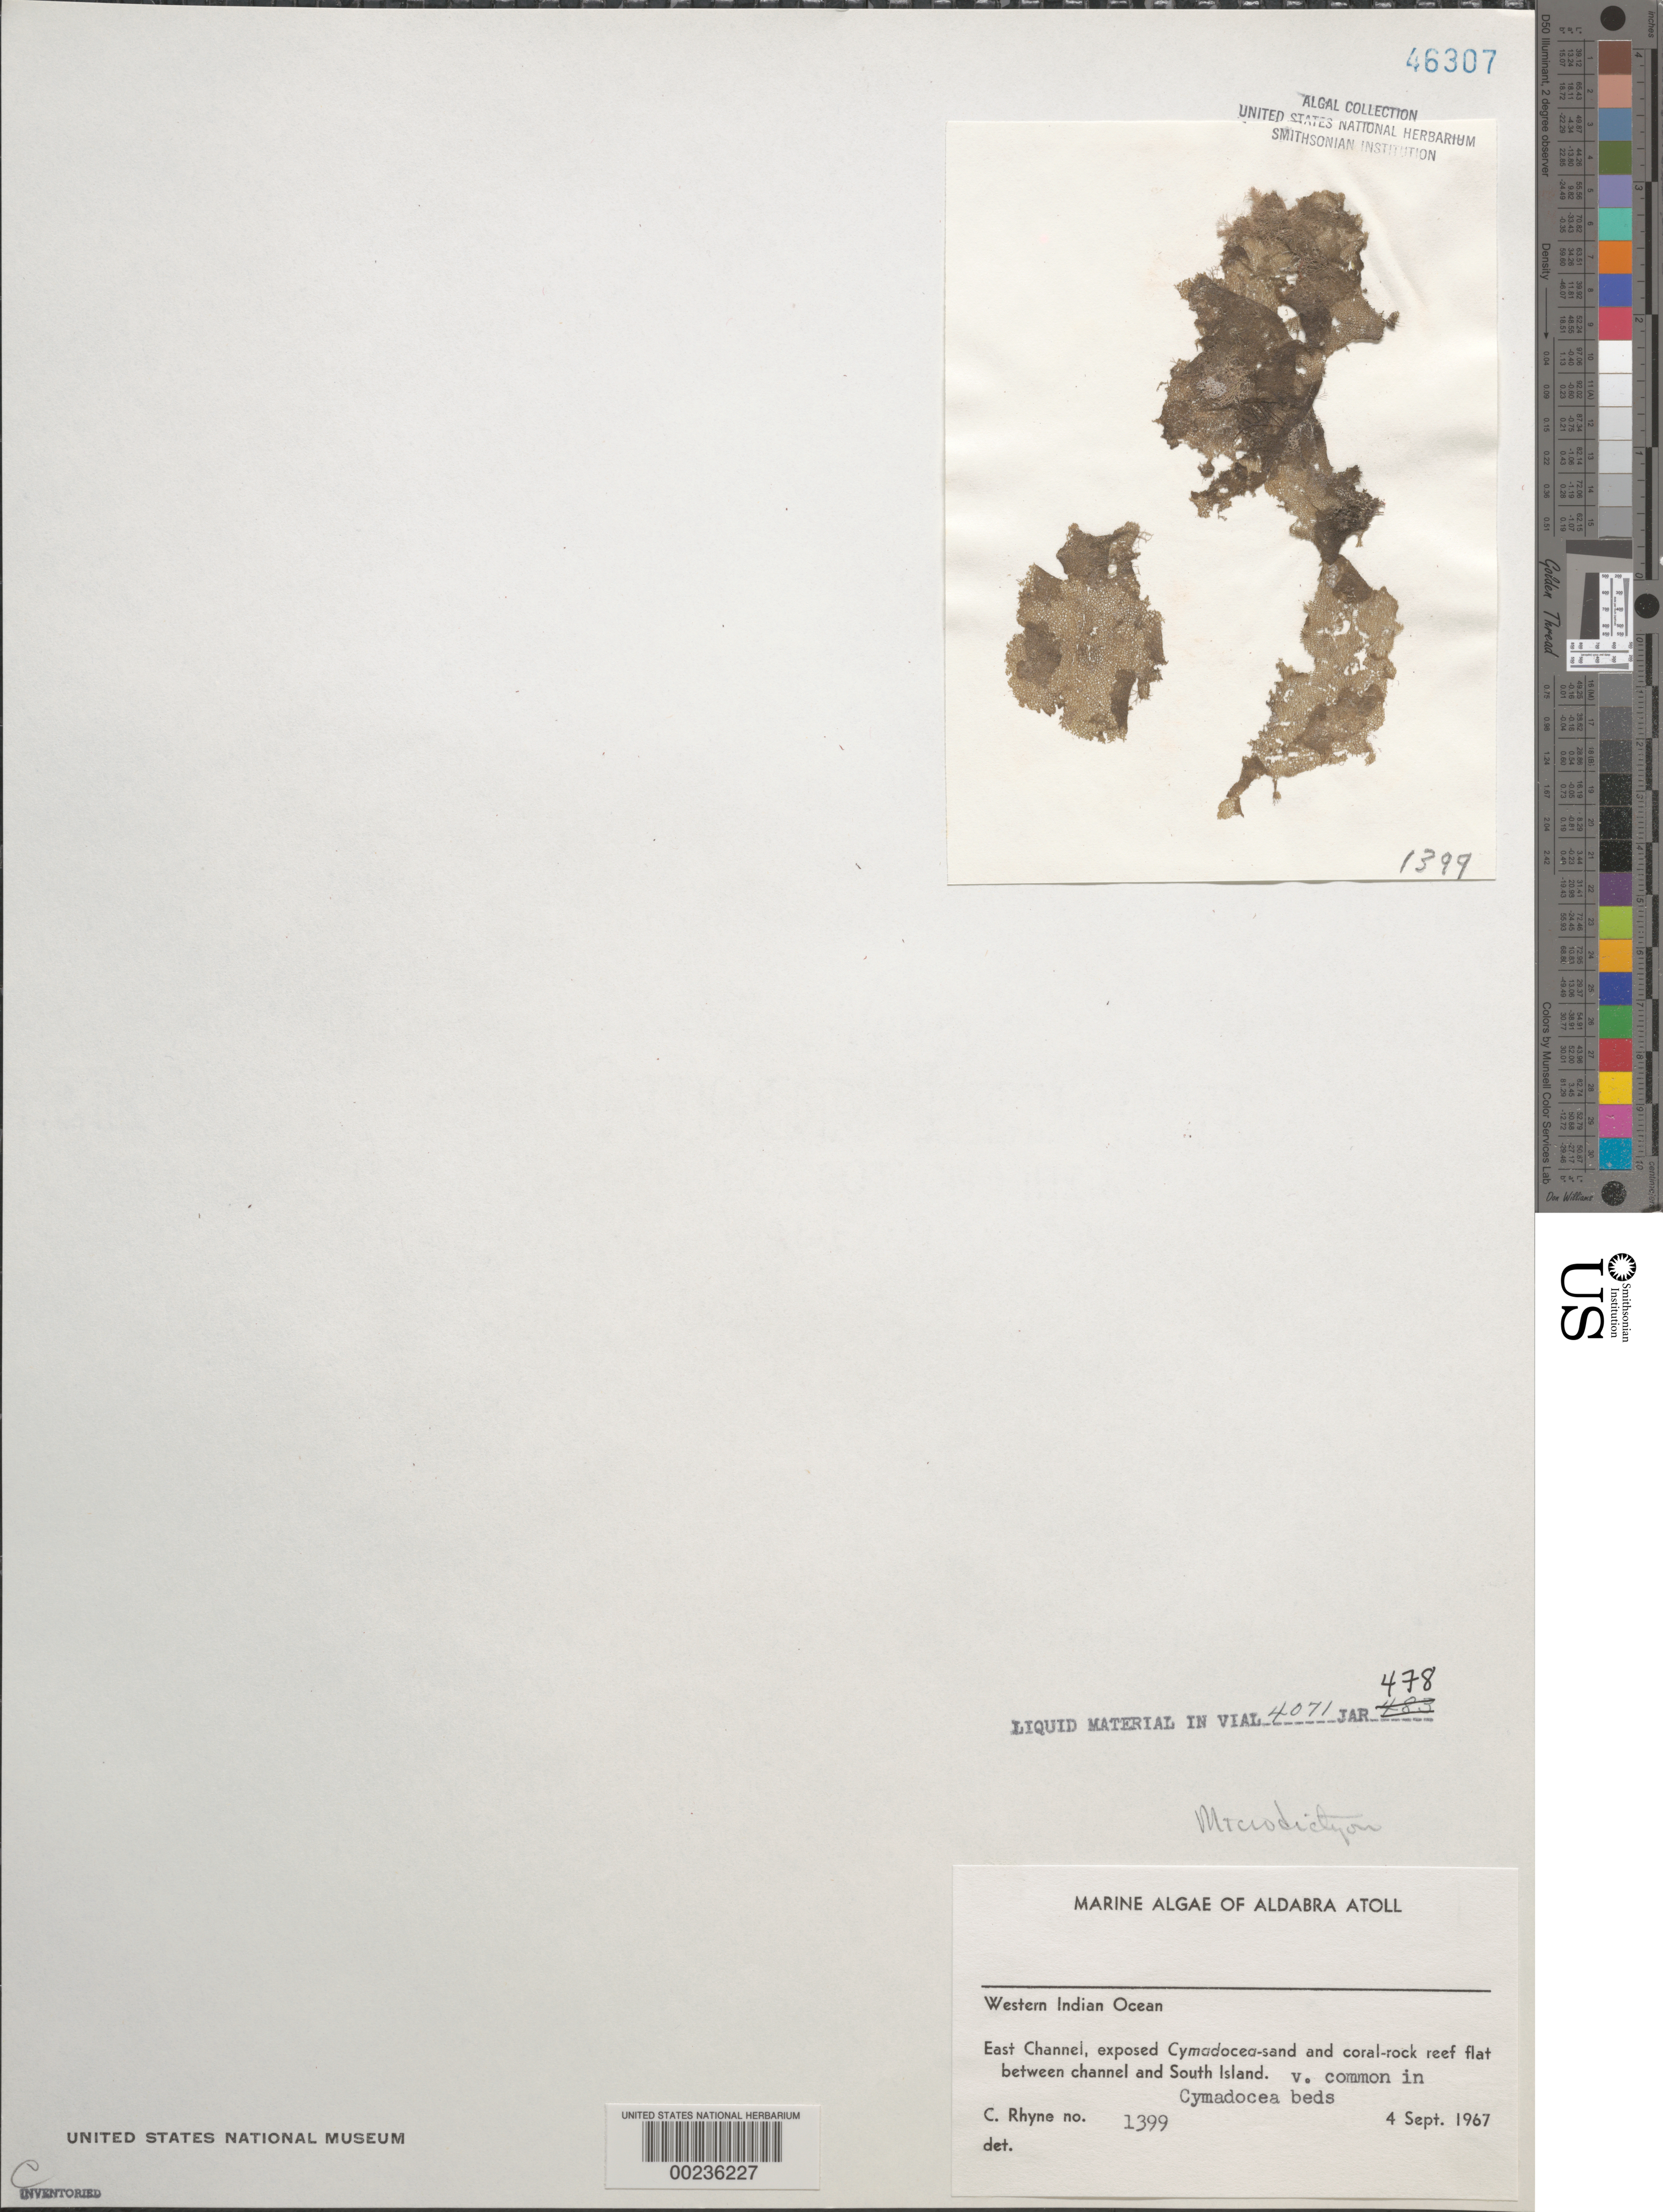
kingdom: Plantae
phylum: Chlorophyta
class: Ulvophyceae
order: Cladophorales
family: Anadyomenaceae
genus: Microdictyon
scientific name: Microdictyon sp.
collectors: C. Rhyne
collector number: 1399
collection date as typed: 04 Sep 1967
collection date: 1967-09-04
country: Seychelles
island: Aldabra Atoll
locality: Between East Channel and South Island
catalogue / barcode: US 46307